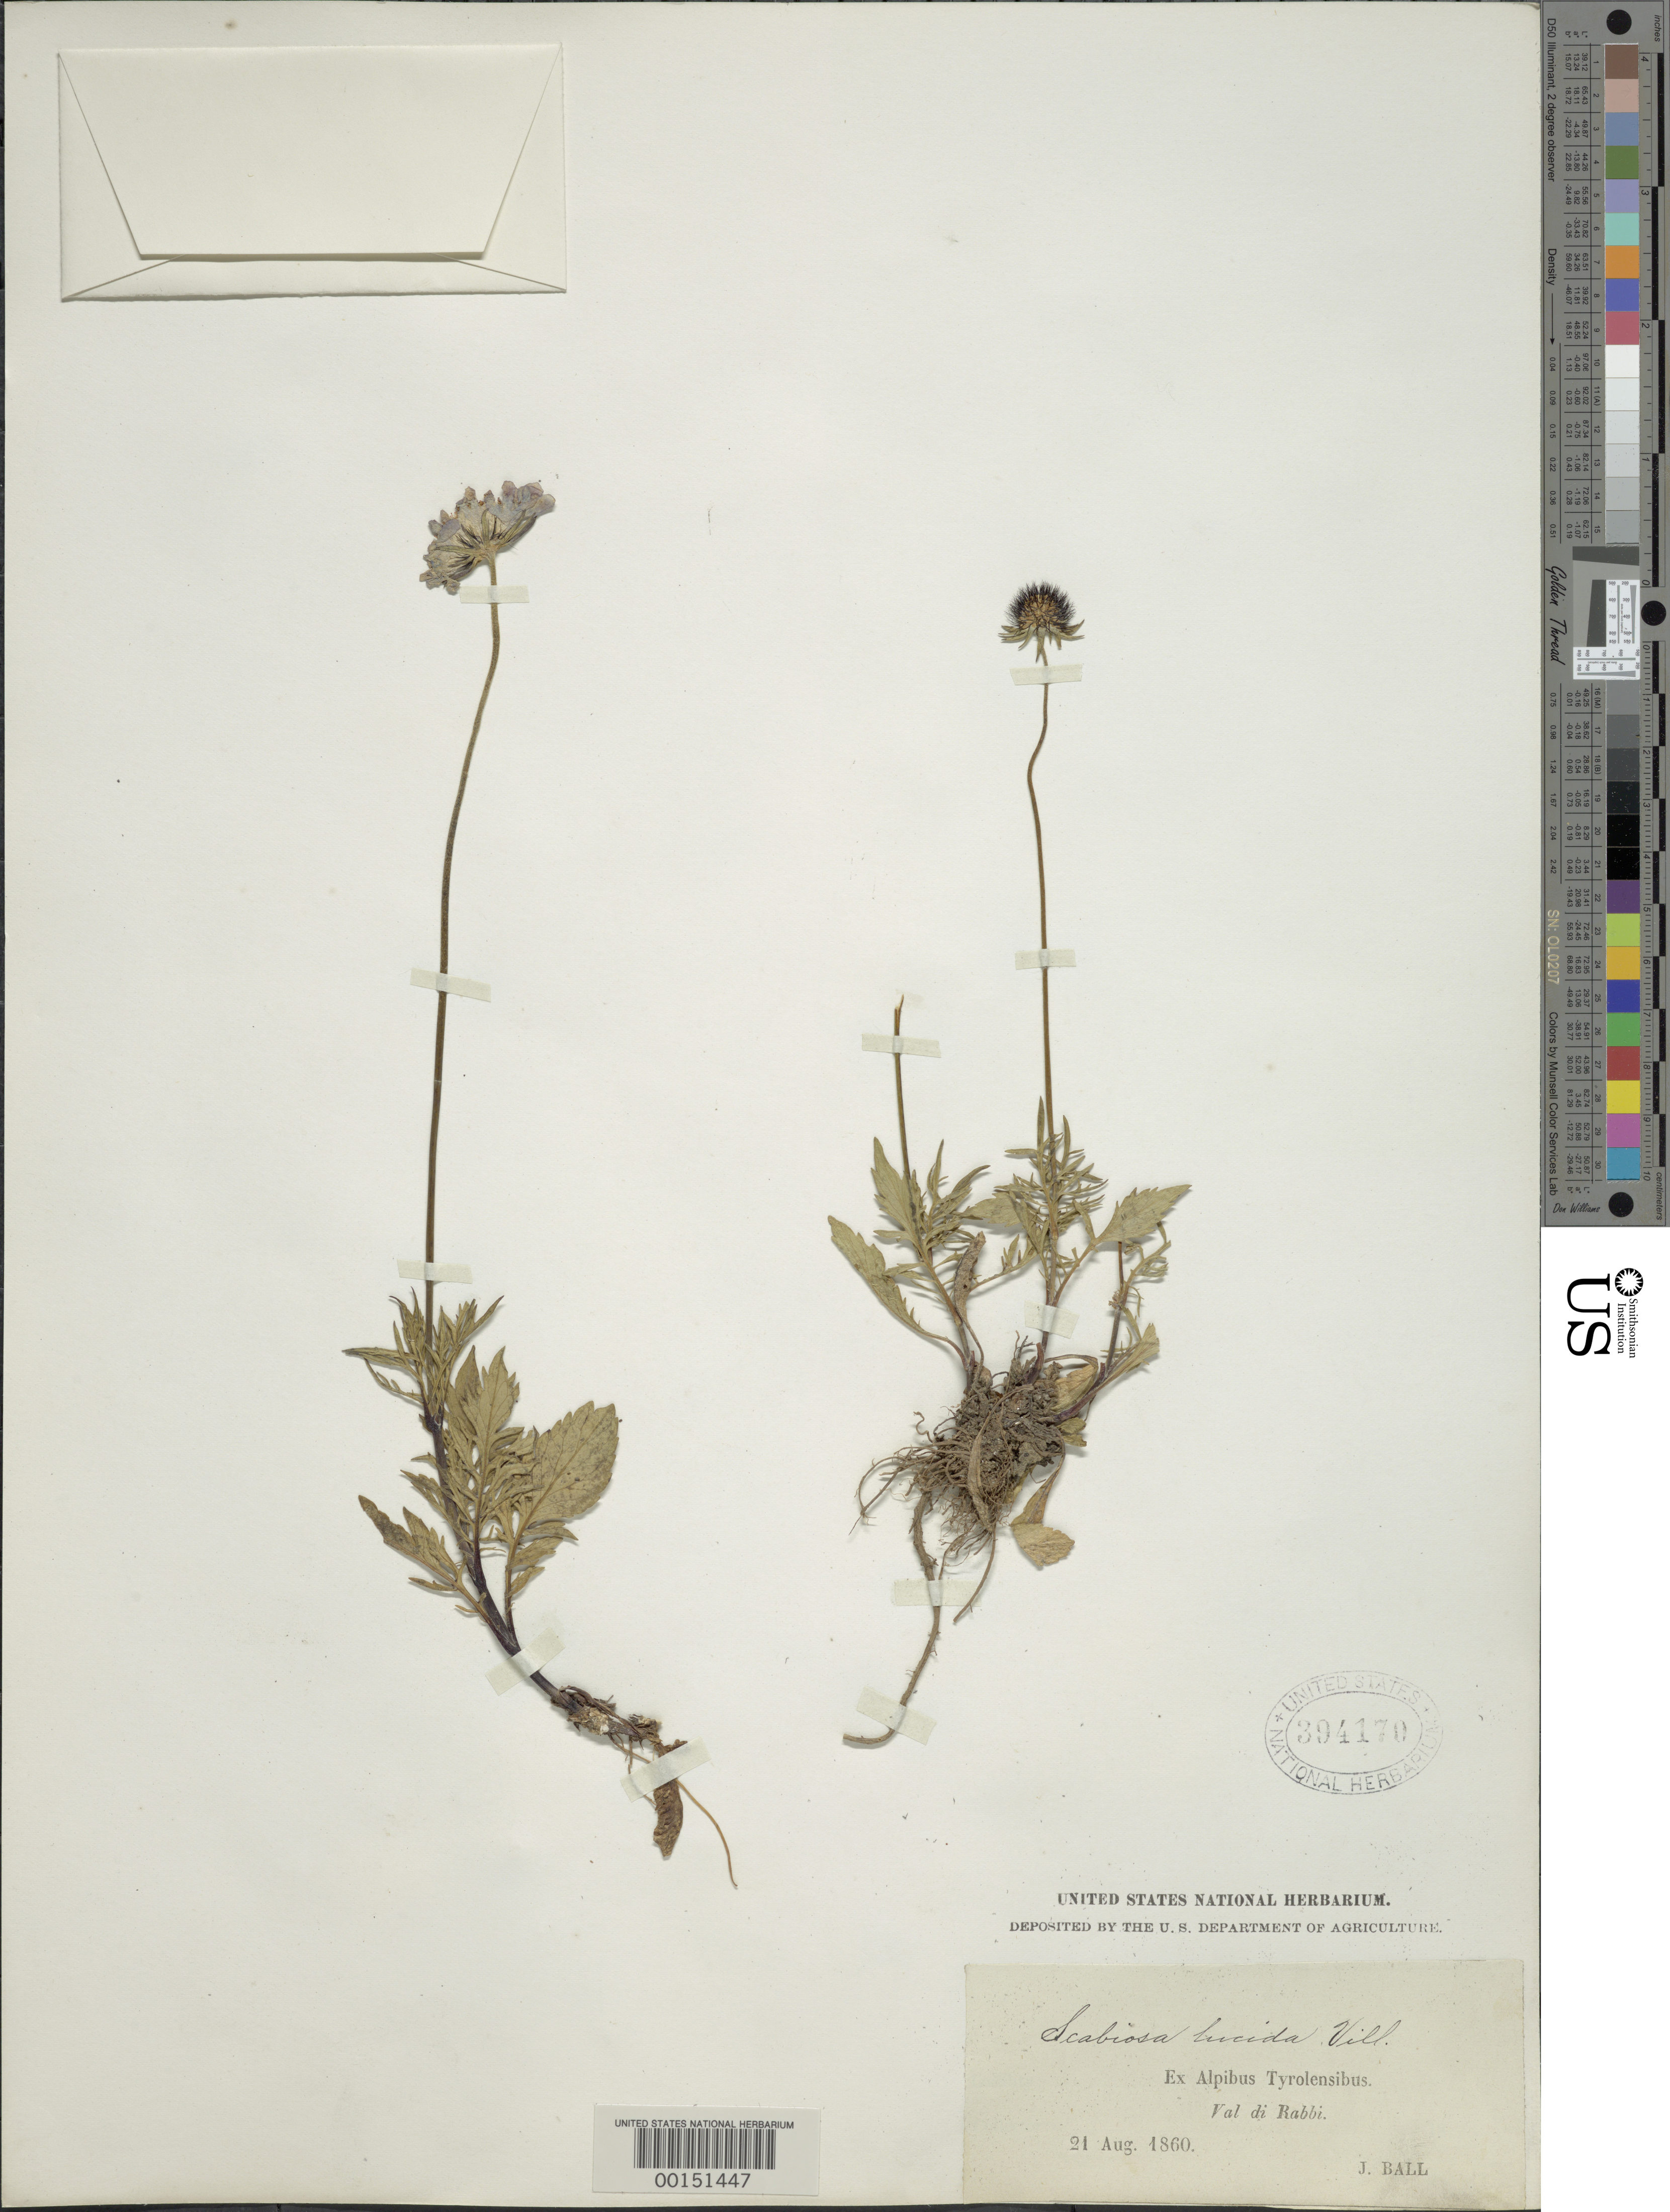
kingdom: Plantae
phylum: Tracheophyta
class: Magnoliopsida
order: Dipsacales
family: Caprifoliaceae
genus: Scabiosa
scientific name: Scabiosa lucida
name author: Vill.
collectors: J. Ball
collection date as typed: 21 Aug 1860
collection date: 1860-08-21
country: Italy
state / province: Emilia-Romagna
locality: Alpibus Tyrolensibus, Val de Rabbi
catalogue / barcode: US 394170